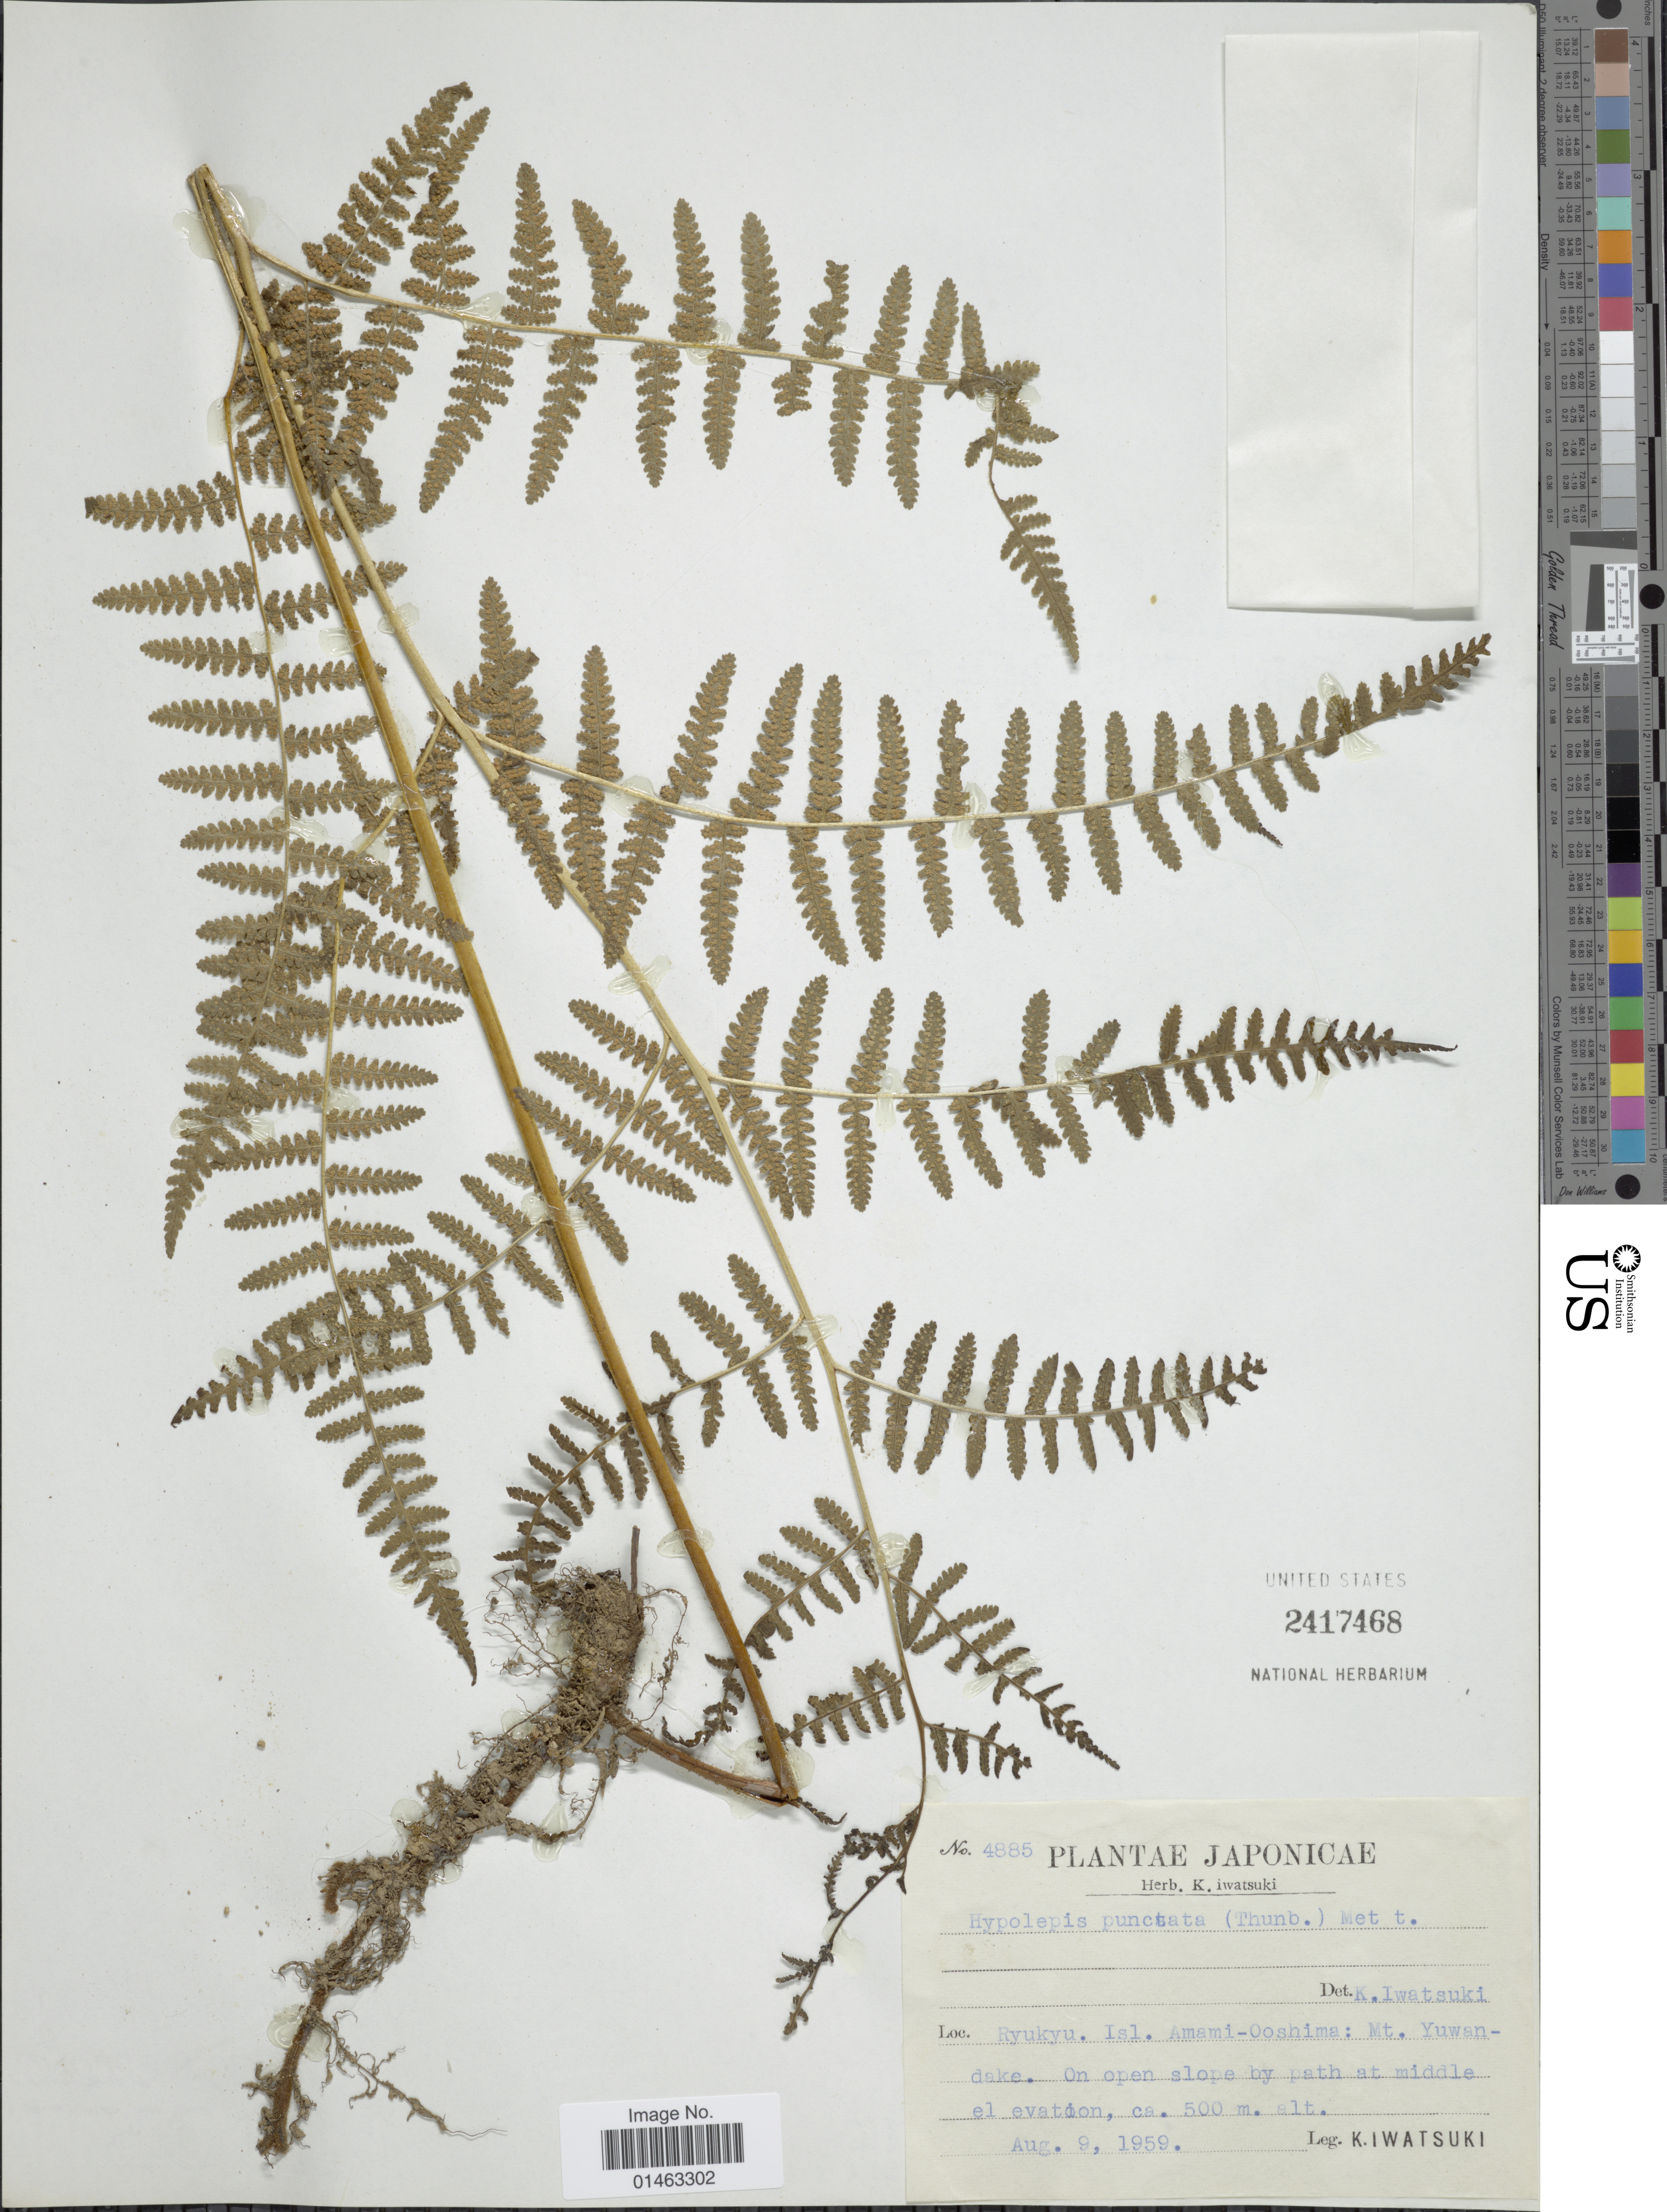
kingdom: Plantae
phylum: Tracheophyta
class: Polypodiopsida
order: Polypodiales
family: Dennstaedtiaceae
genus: Hypolepis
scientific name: Hypolepis punctata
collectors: K. Iwatsuki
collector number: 4885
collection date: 1959-08-09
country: Japan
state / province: Okinawa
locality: Ryukyu, Isl. Amami-Ooshima: Mt. Yuwandake.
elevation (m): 500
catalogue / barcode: US 2417468